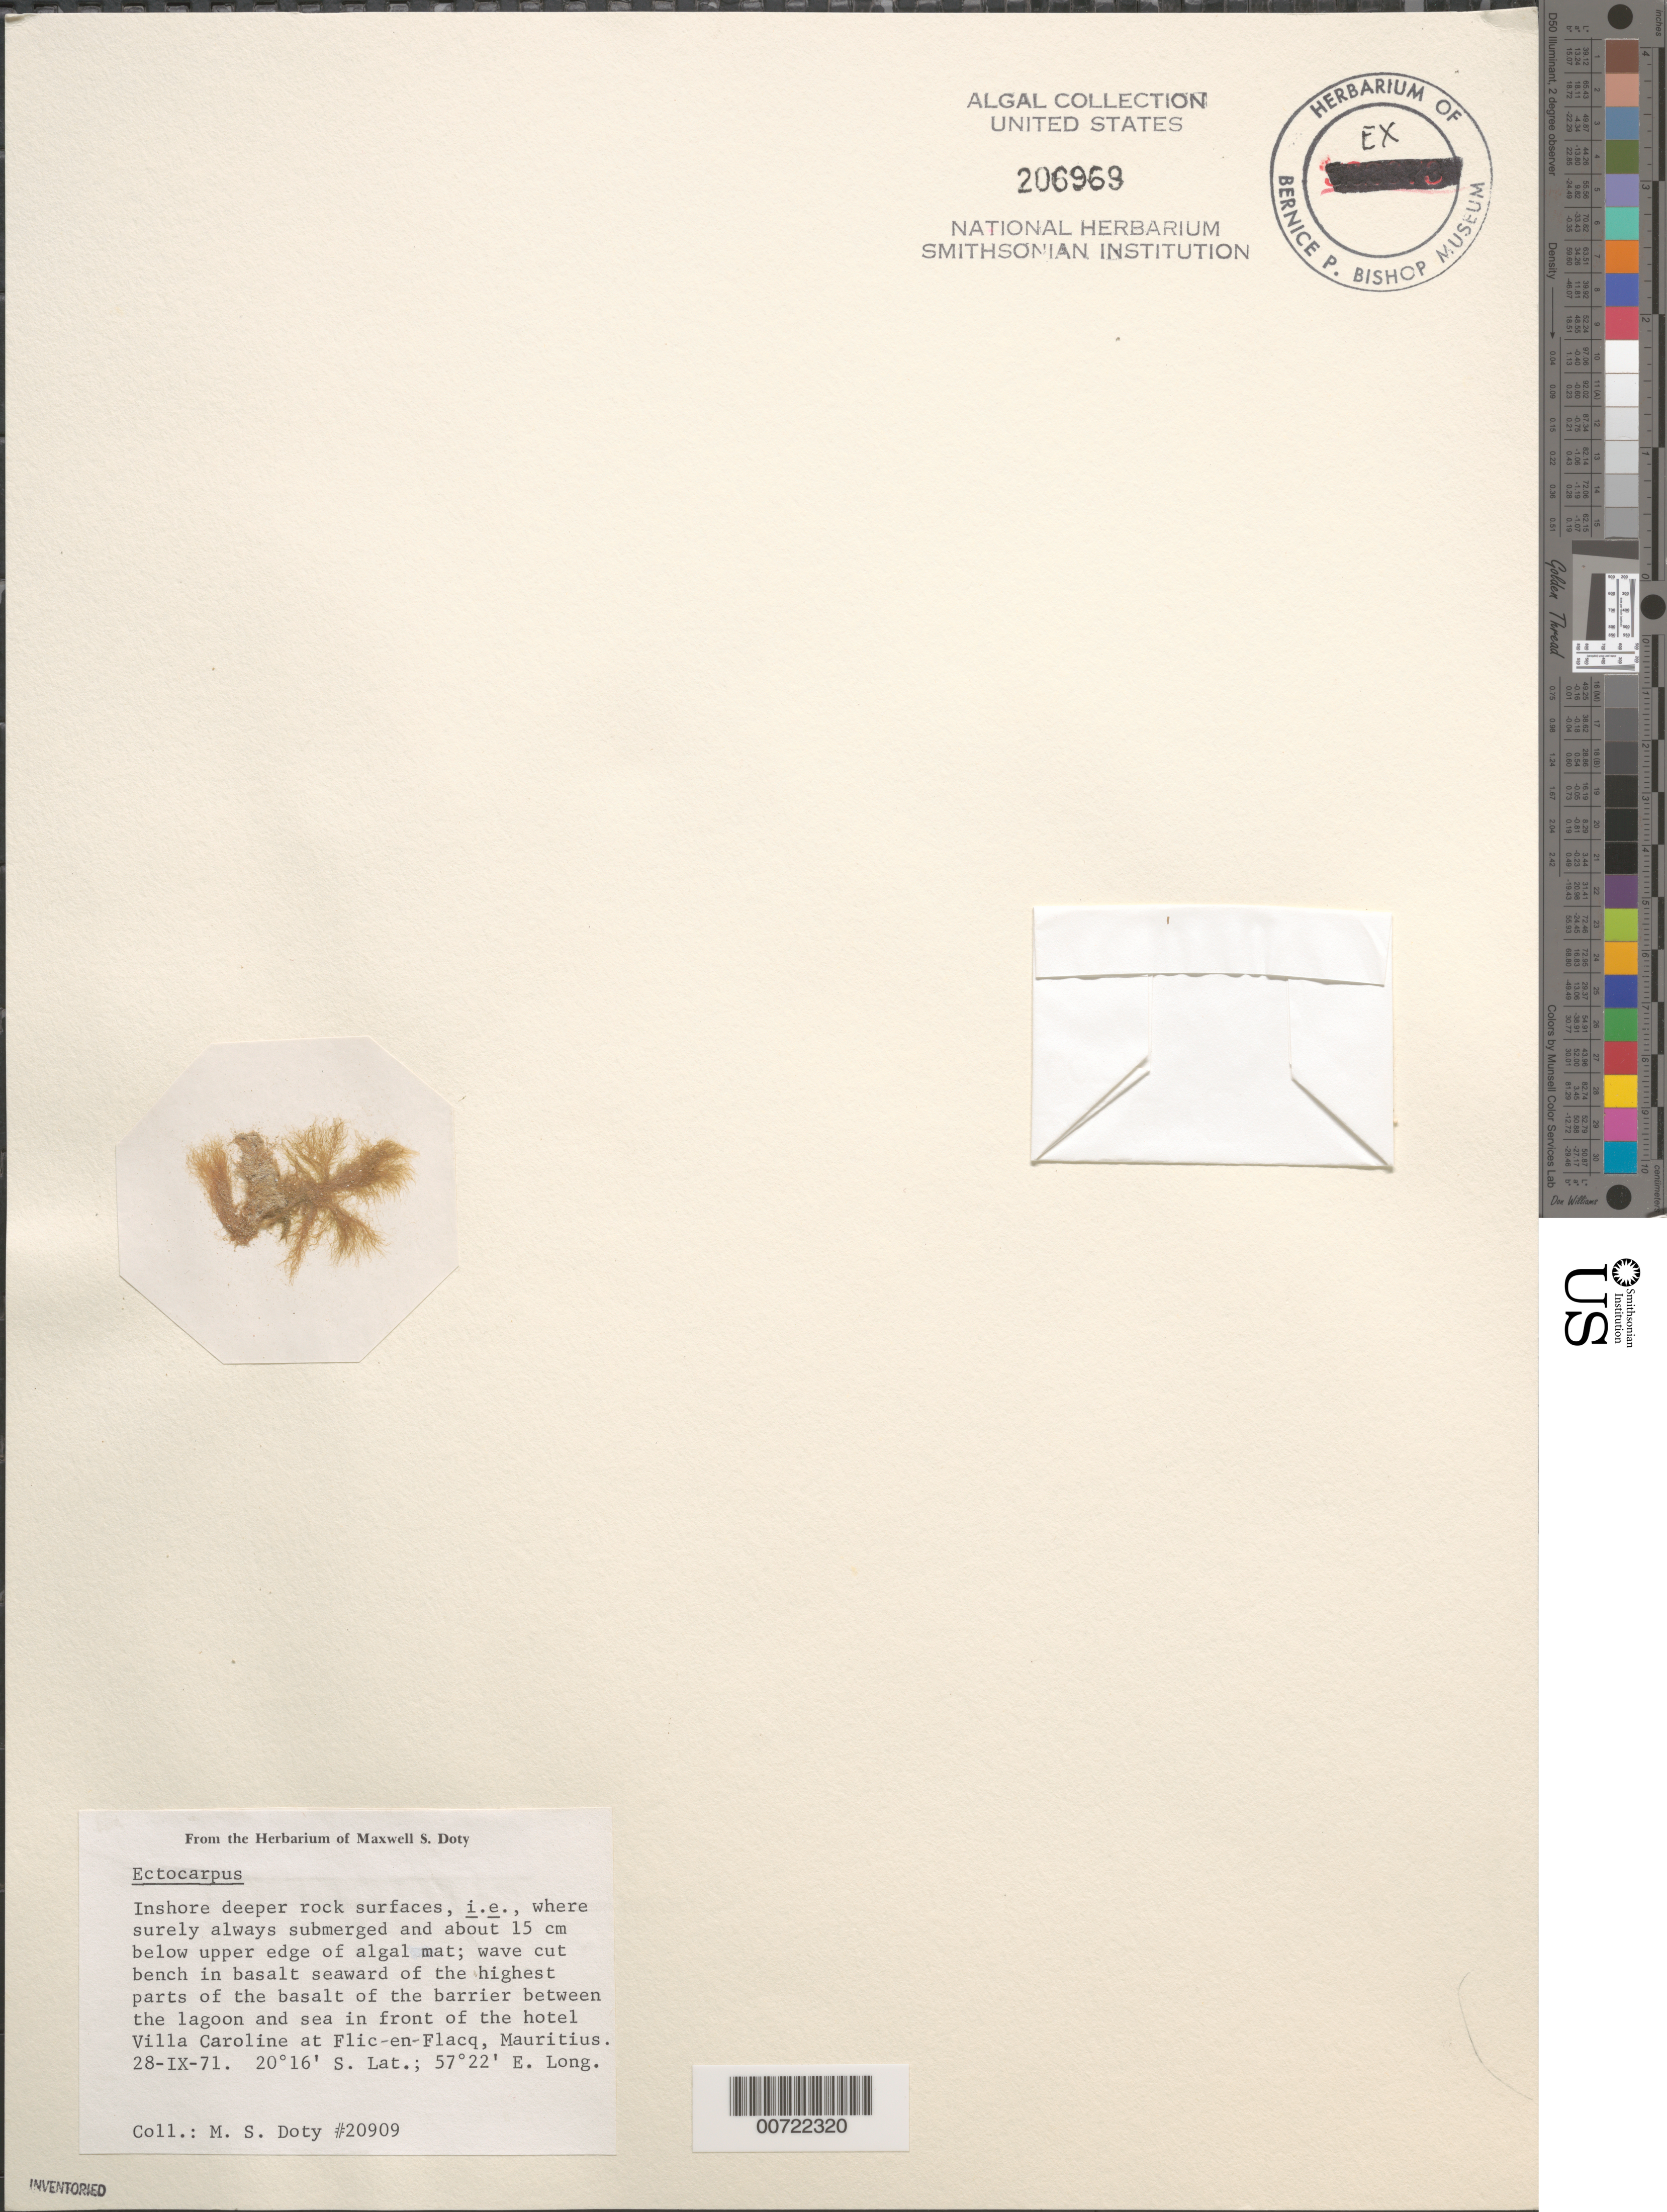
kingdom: Chromista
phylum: Ochrophyta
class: Phaeophyceae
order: Ectocarpales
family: Ectocarpaceae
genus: Ectocarpus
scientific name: Ectocarpus sp.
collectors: M. S. Doty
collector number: MSD 20909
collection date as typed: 28 Sep 1971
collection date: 1971-09-28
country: Mauritius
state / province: Black River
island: Mauritius Island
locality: Flic-en-Flacq, in front of Hotel Villa Caroline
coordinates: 20 16' S, 57 22' E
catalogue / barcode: US 206969